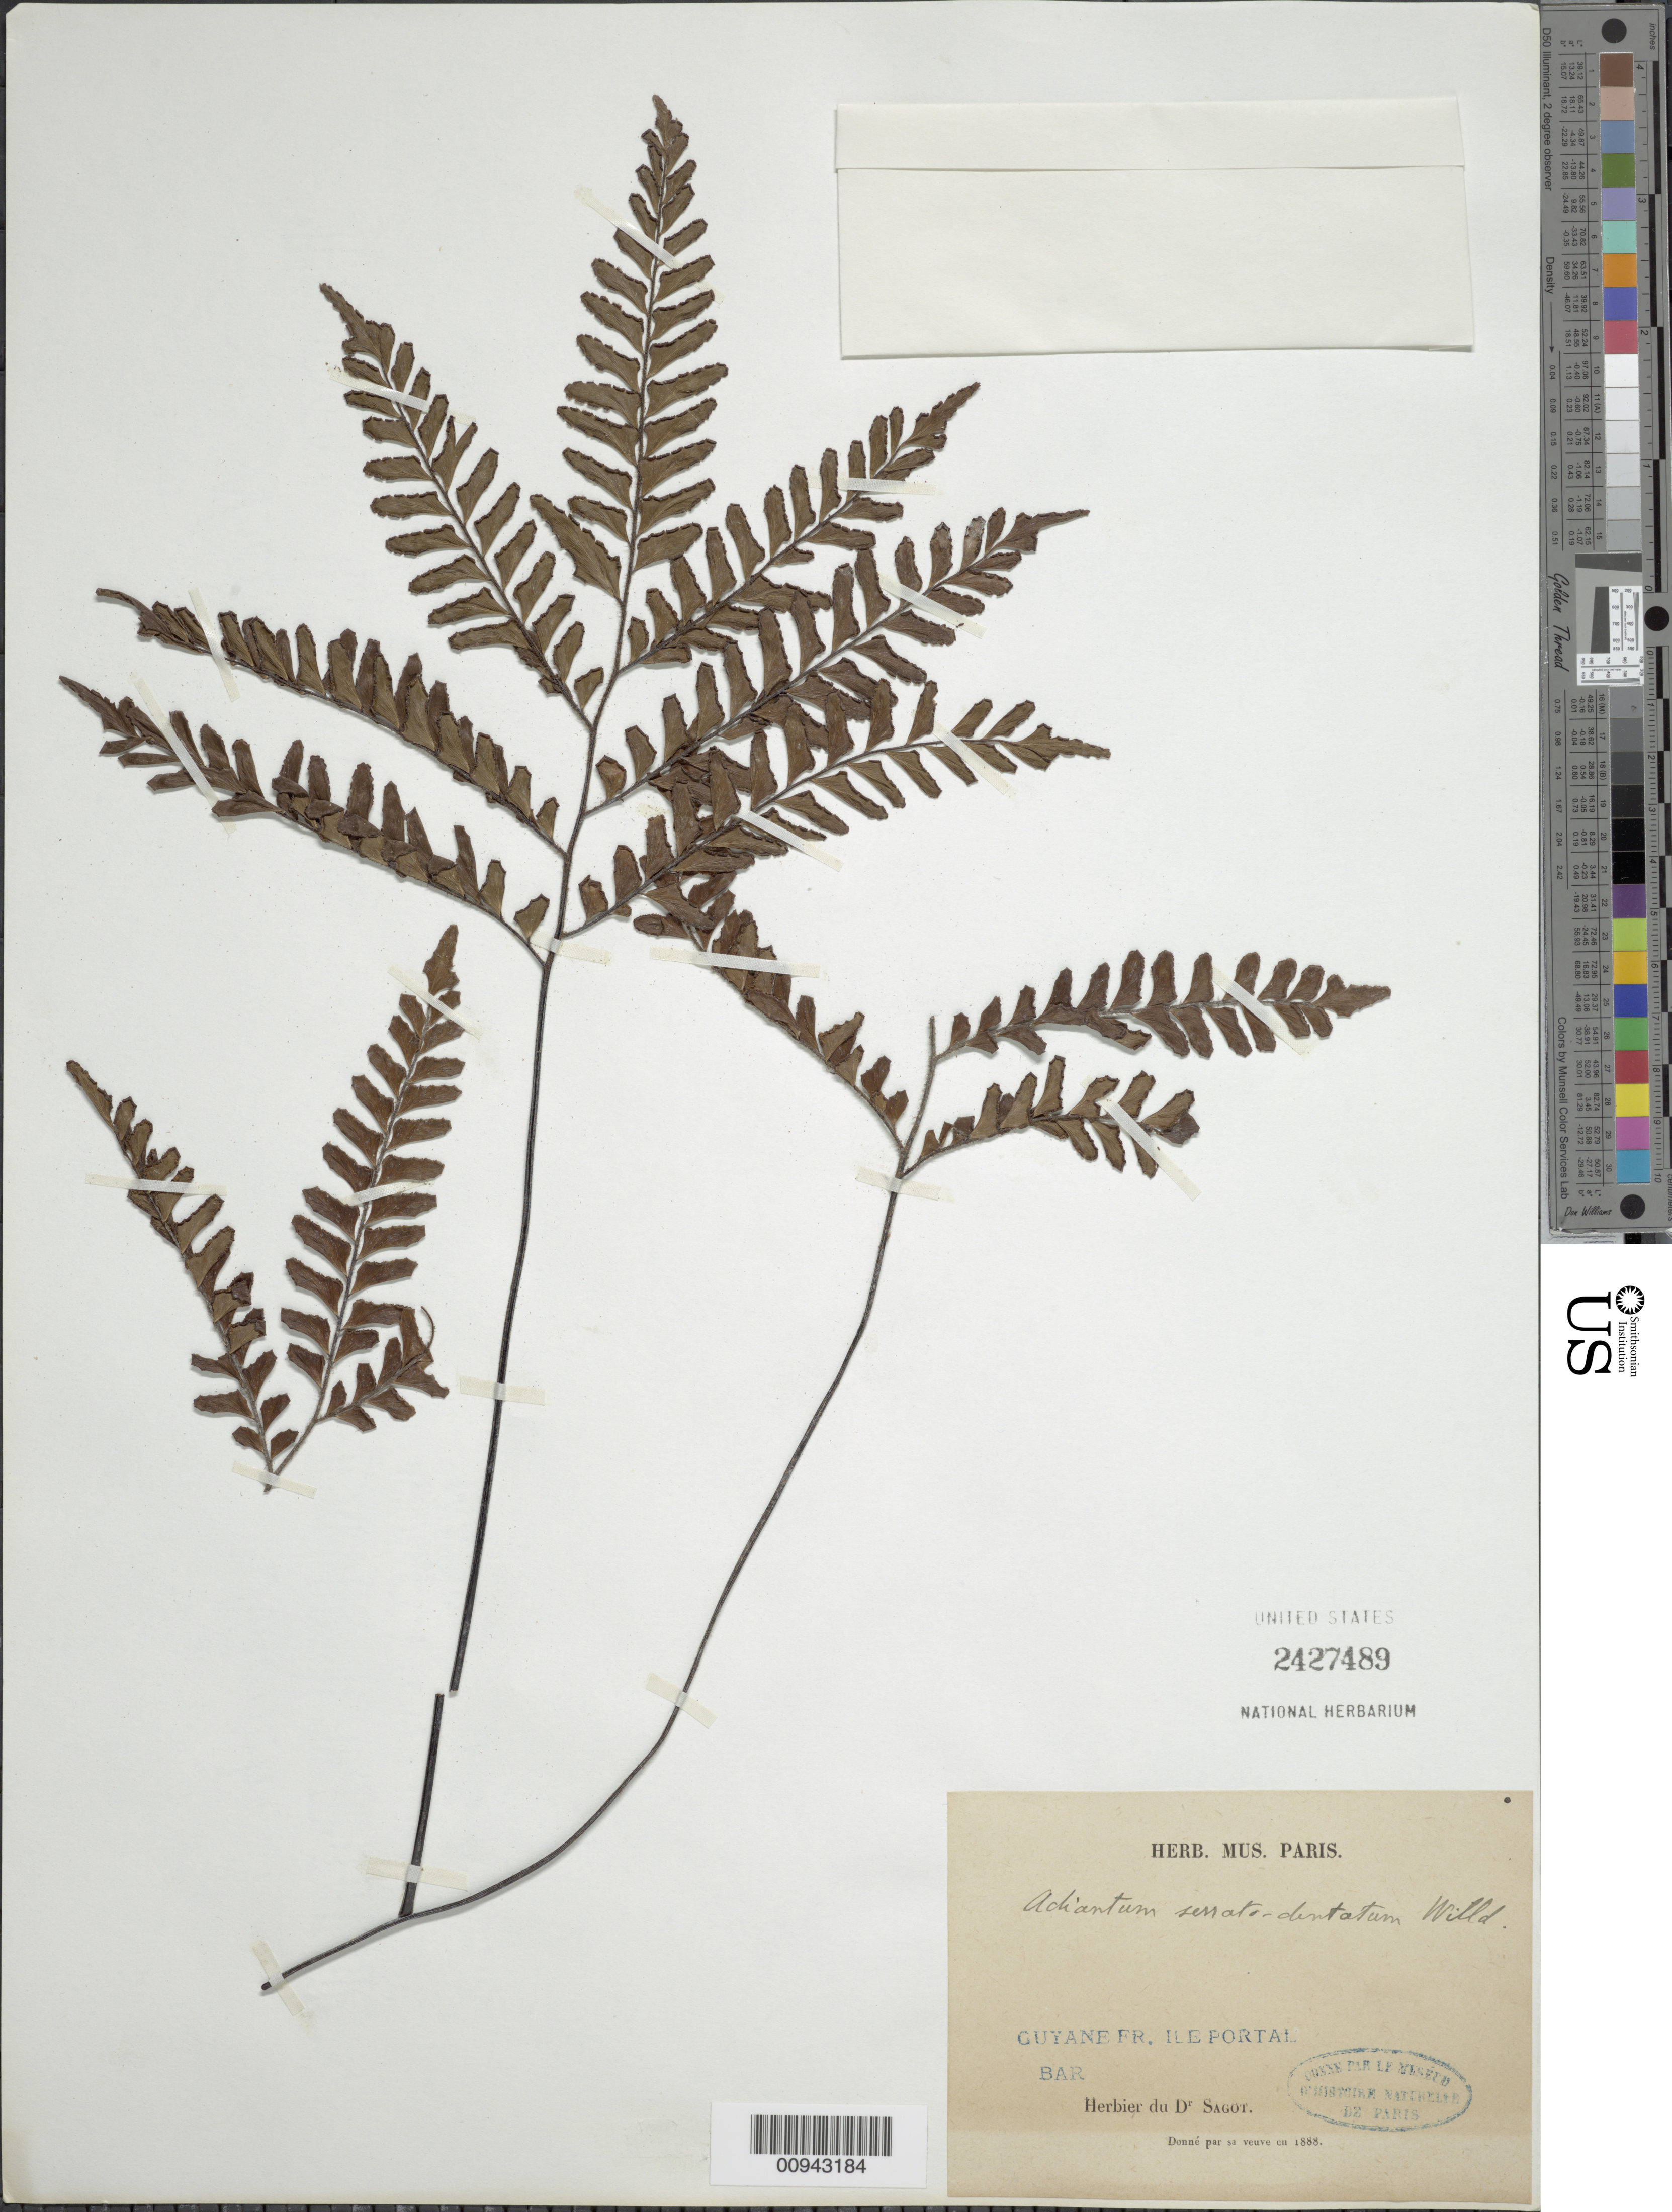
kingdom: Plantae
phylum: Tracheophyta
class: Polypodiopsida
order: Polypodiales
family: Pteridaceae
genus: Adiantum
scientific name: Adiantum serratodentatum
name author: Humb. & Bonpl. ex Willd.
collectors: P. A. Sagot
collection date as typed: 1888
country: French Guiana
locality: Ile Portal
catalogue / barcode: US 2427489